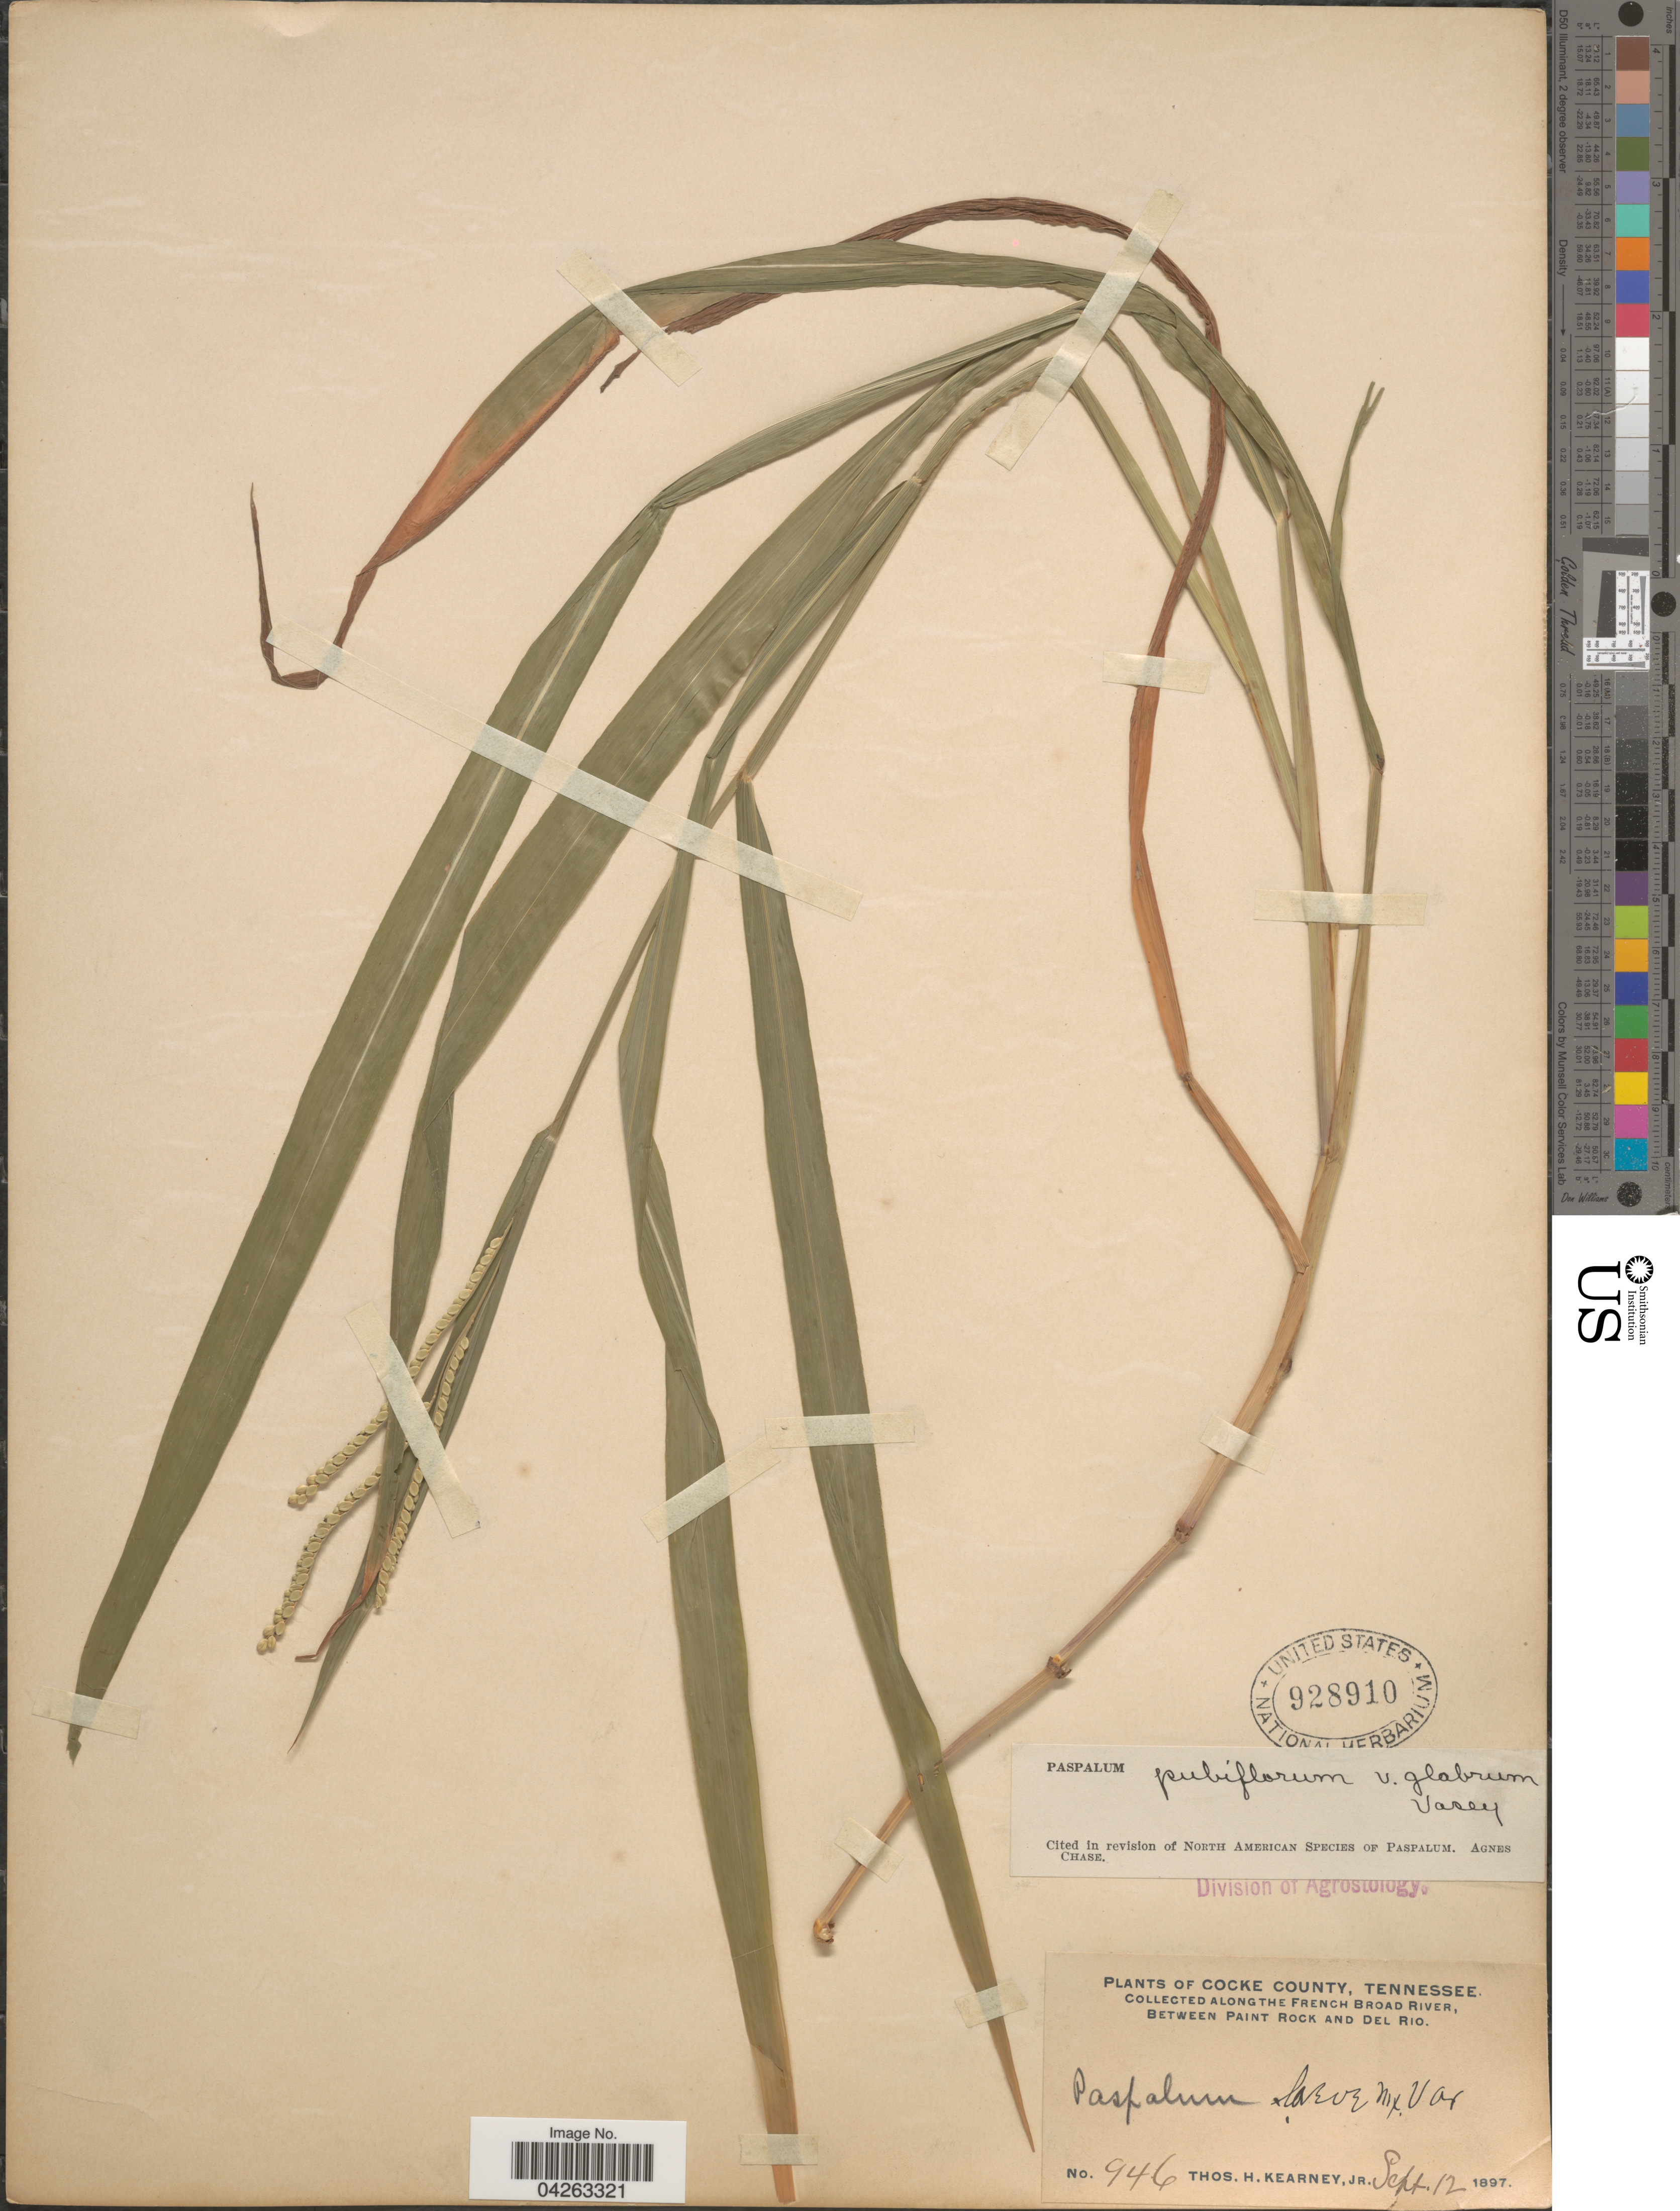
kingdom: Plantae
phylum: Tracheophyta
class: Liliopsida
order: Poales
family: Poaceae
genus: Paspalum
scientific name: Paspalum pubiflorum var. glabrum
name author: Vasey ex Scribn.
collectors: T. H. Kearney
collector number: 946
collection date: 1897-09-12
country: United States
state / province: Tennessee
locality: Cocke County. Along the French Broad River, Between Paint Rock and Del Rio.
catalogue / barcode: US 928910